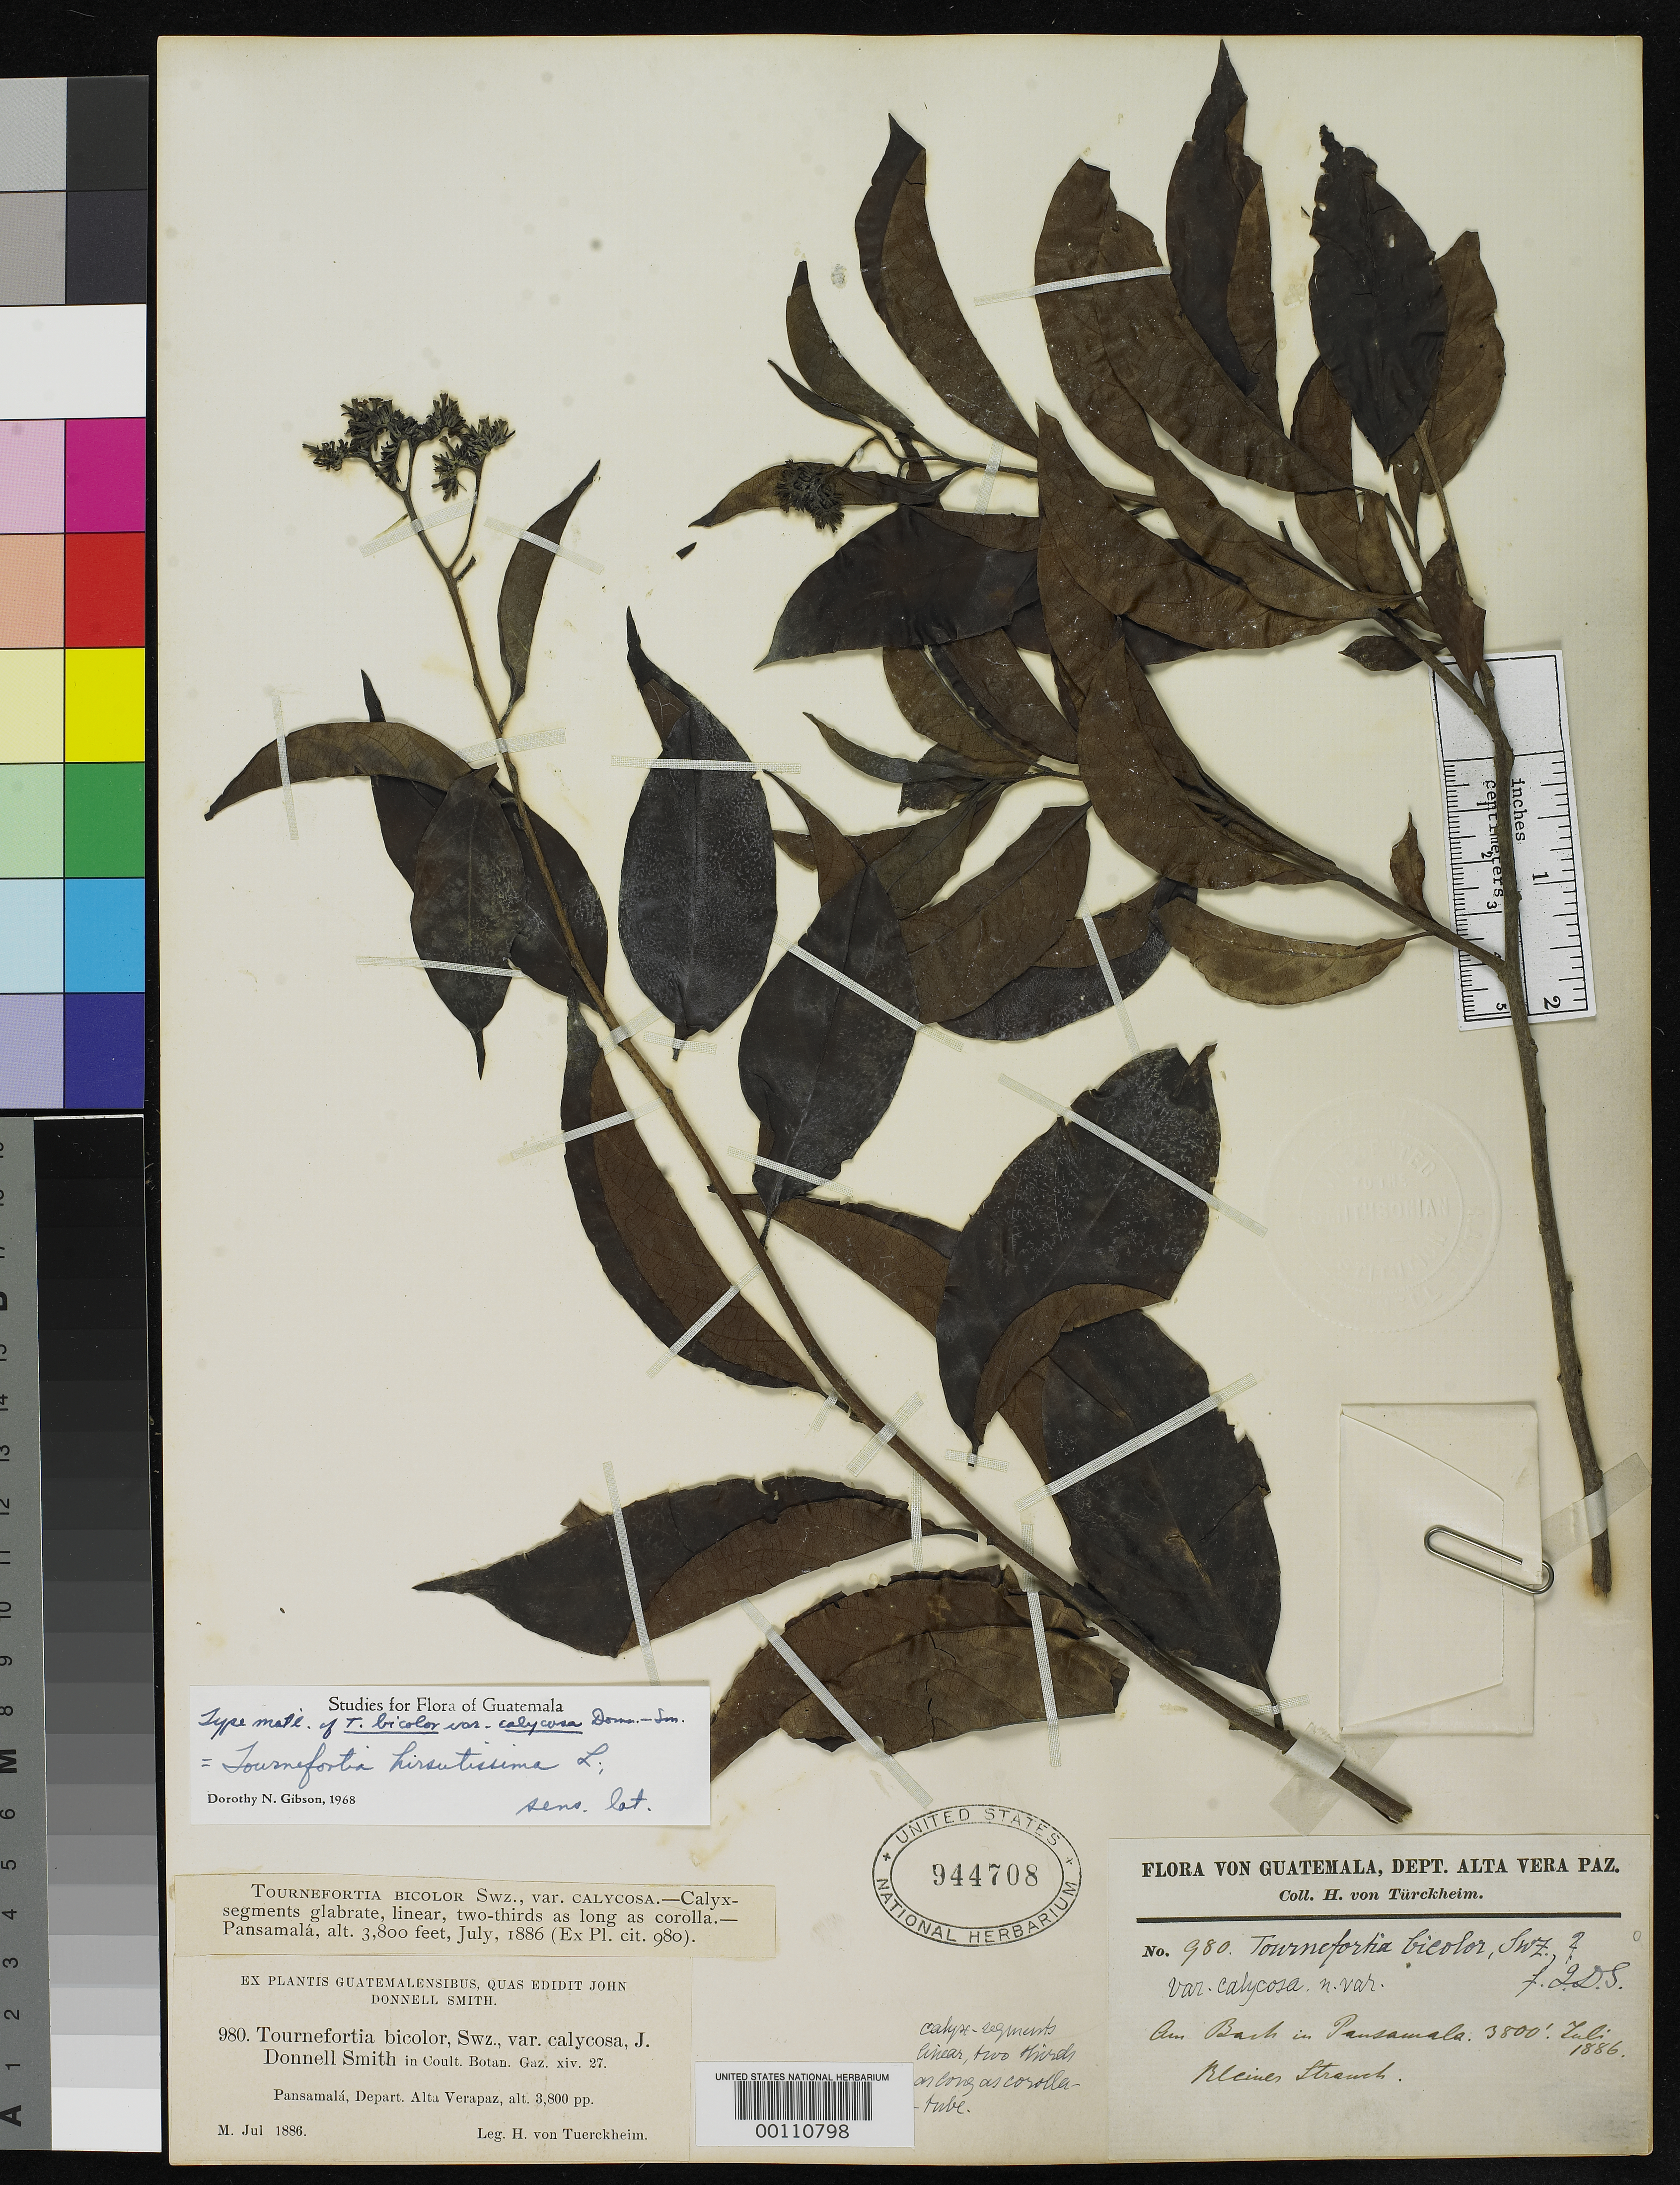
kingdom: Plantae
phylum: Tracheophyta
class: Magnoliopsida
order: Boraginales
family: Heliotropiaceae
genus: Tournefortia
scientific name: Tournefortia bicolor var. calycosa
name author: Donn. Sm.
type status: Type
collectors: H. von Türckheim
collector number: J.D.S. 980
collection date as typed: Jul 1886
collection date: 1886-07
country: Guatemala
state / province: Alta Verapaz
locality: Pansamalá.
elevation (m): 1158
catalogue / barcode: US 944708